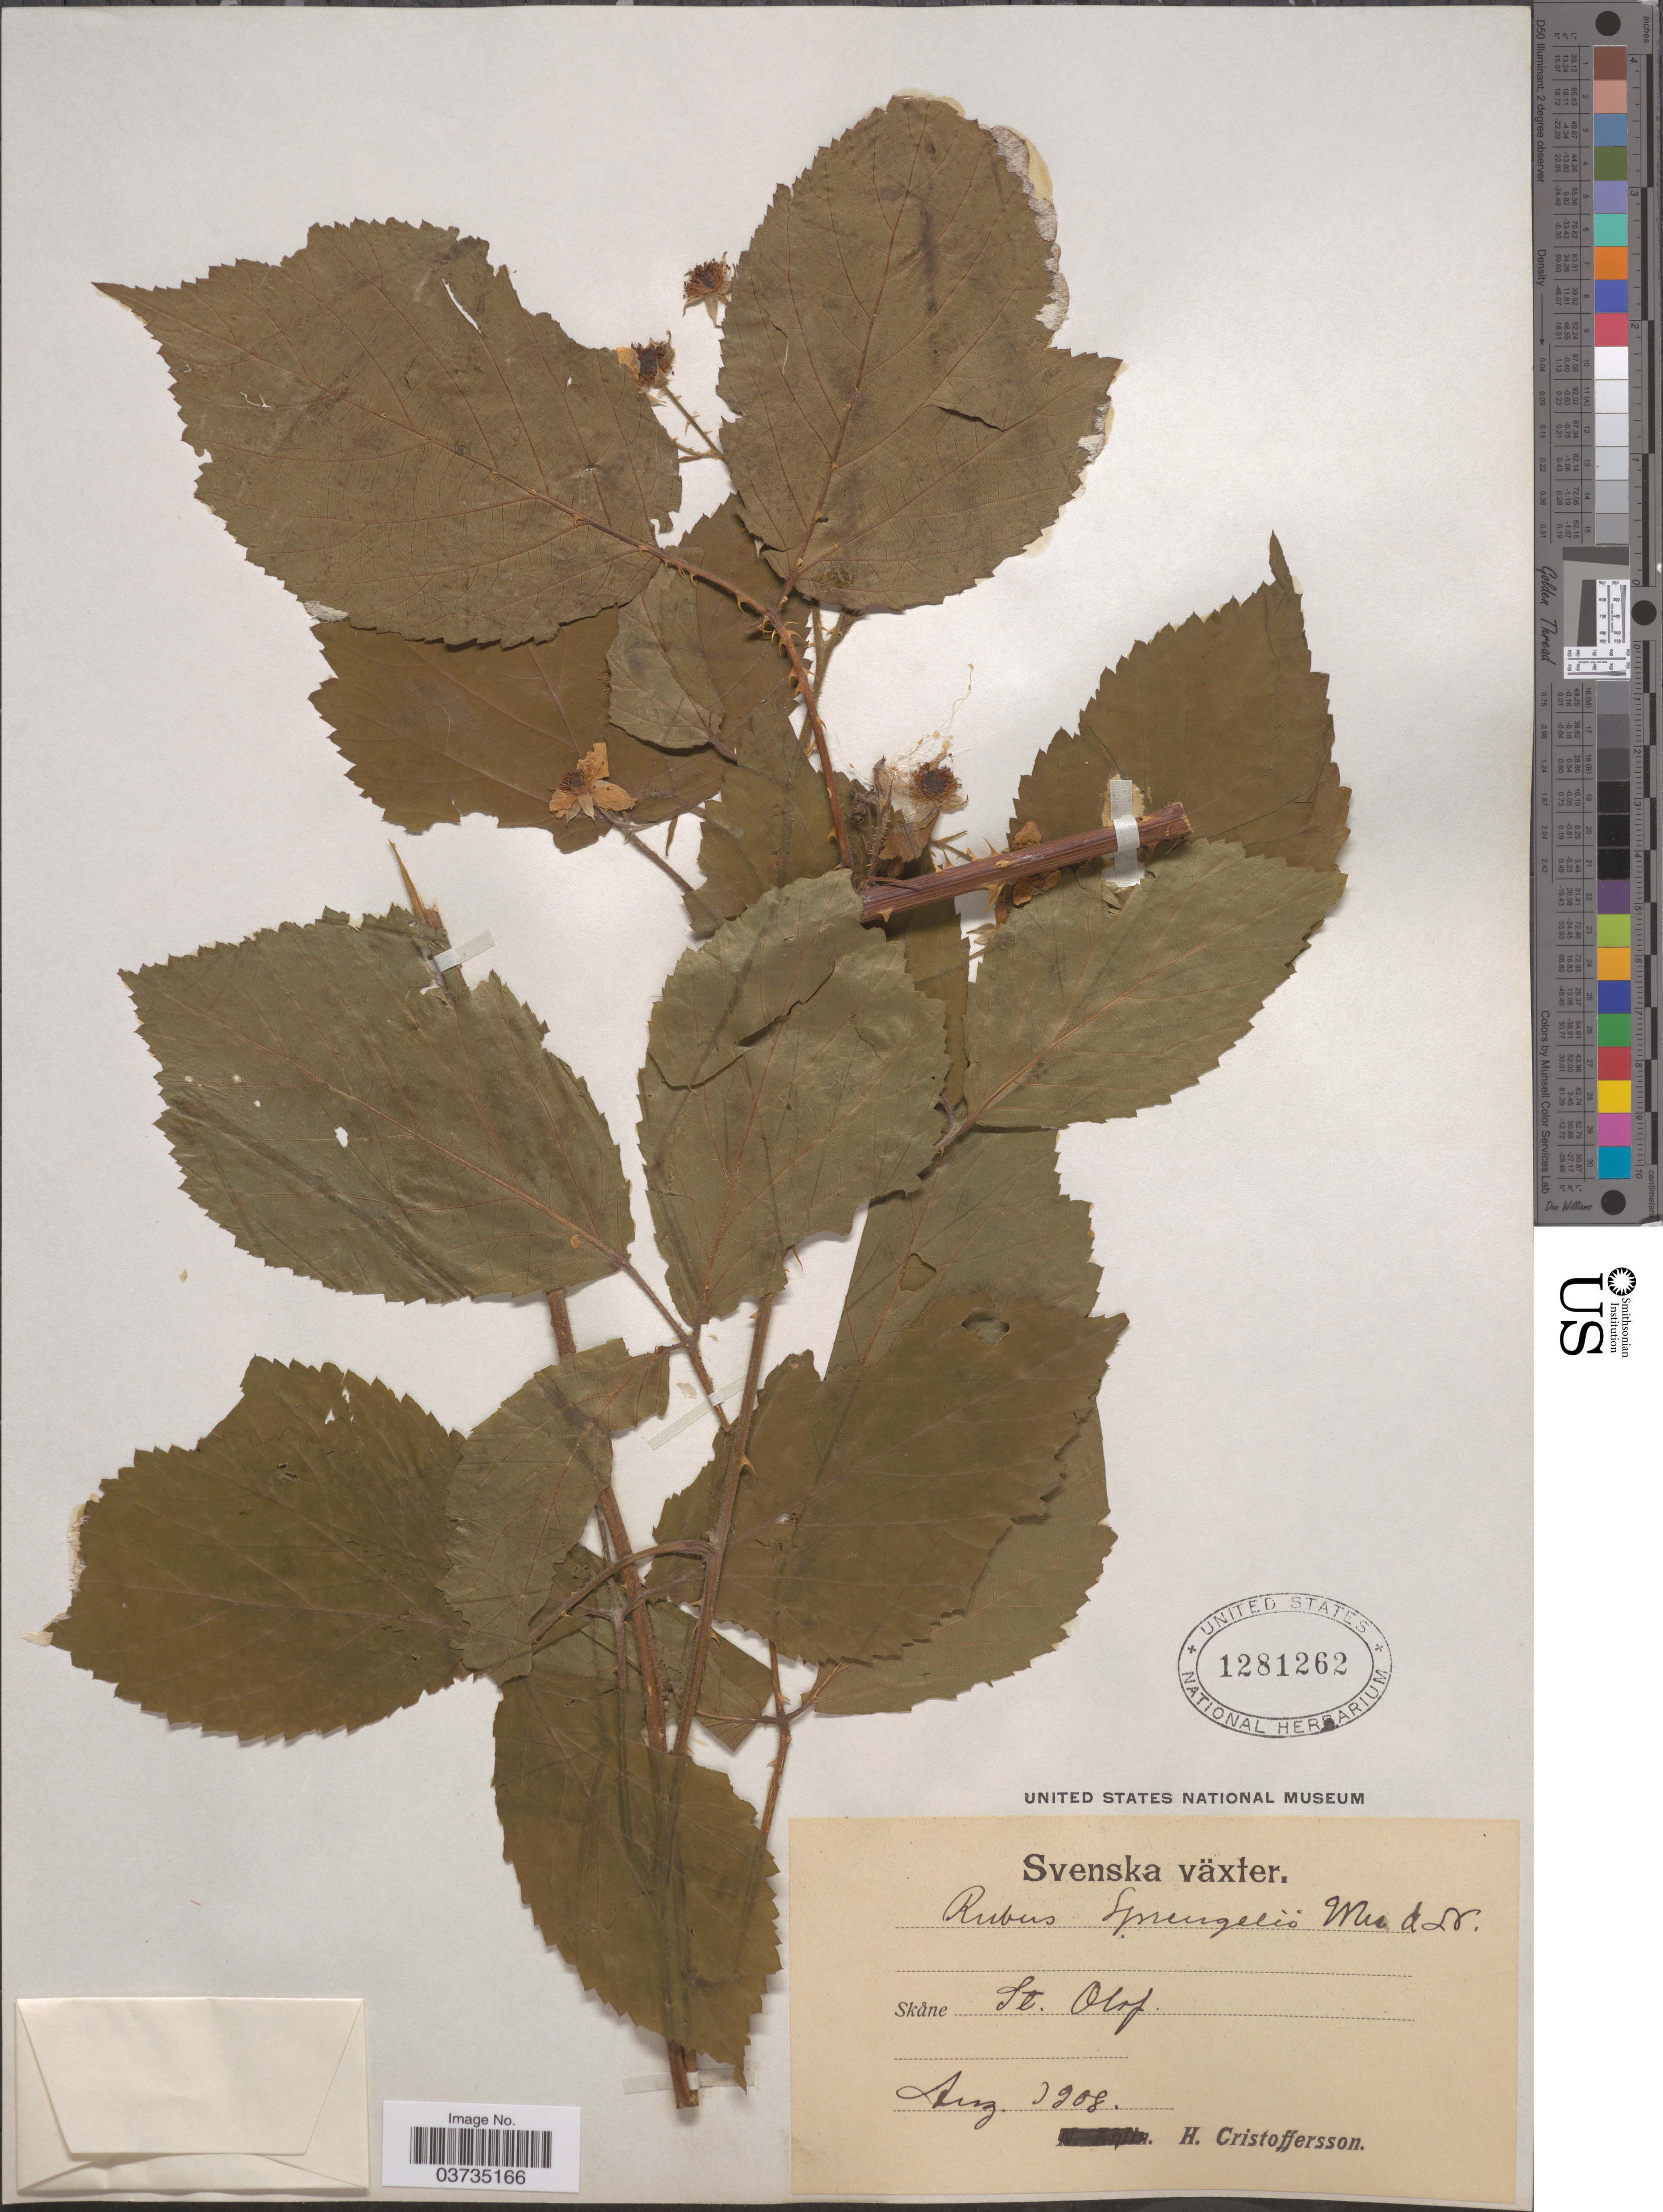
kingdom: Plantae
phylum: Tracheophyta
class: Magnoliopsida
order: Rosales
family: Rosaceae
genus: Rubus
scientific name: Rubus sprengelii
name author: Weihe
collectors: H. Cristoffersson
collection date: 1908-08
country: Sweden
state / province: Skåne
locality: St. Olaf.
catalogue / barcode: US 1281262